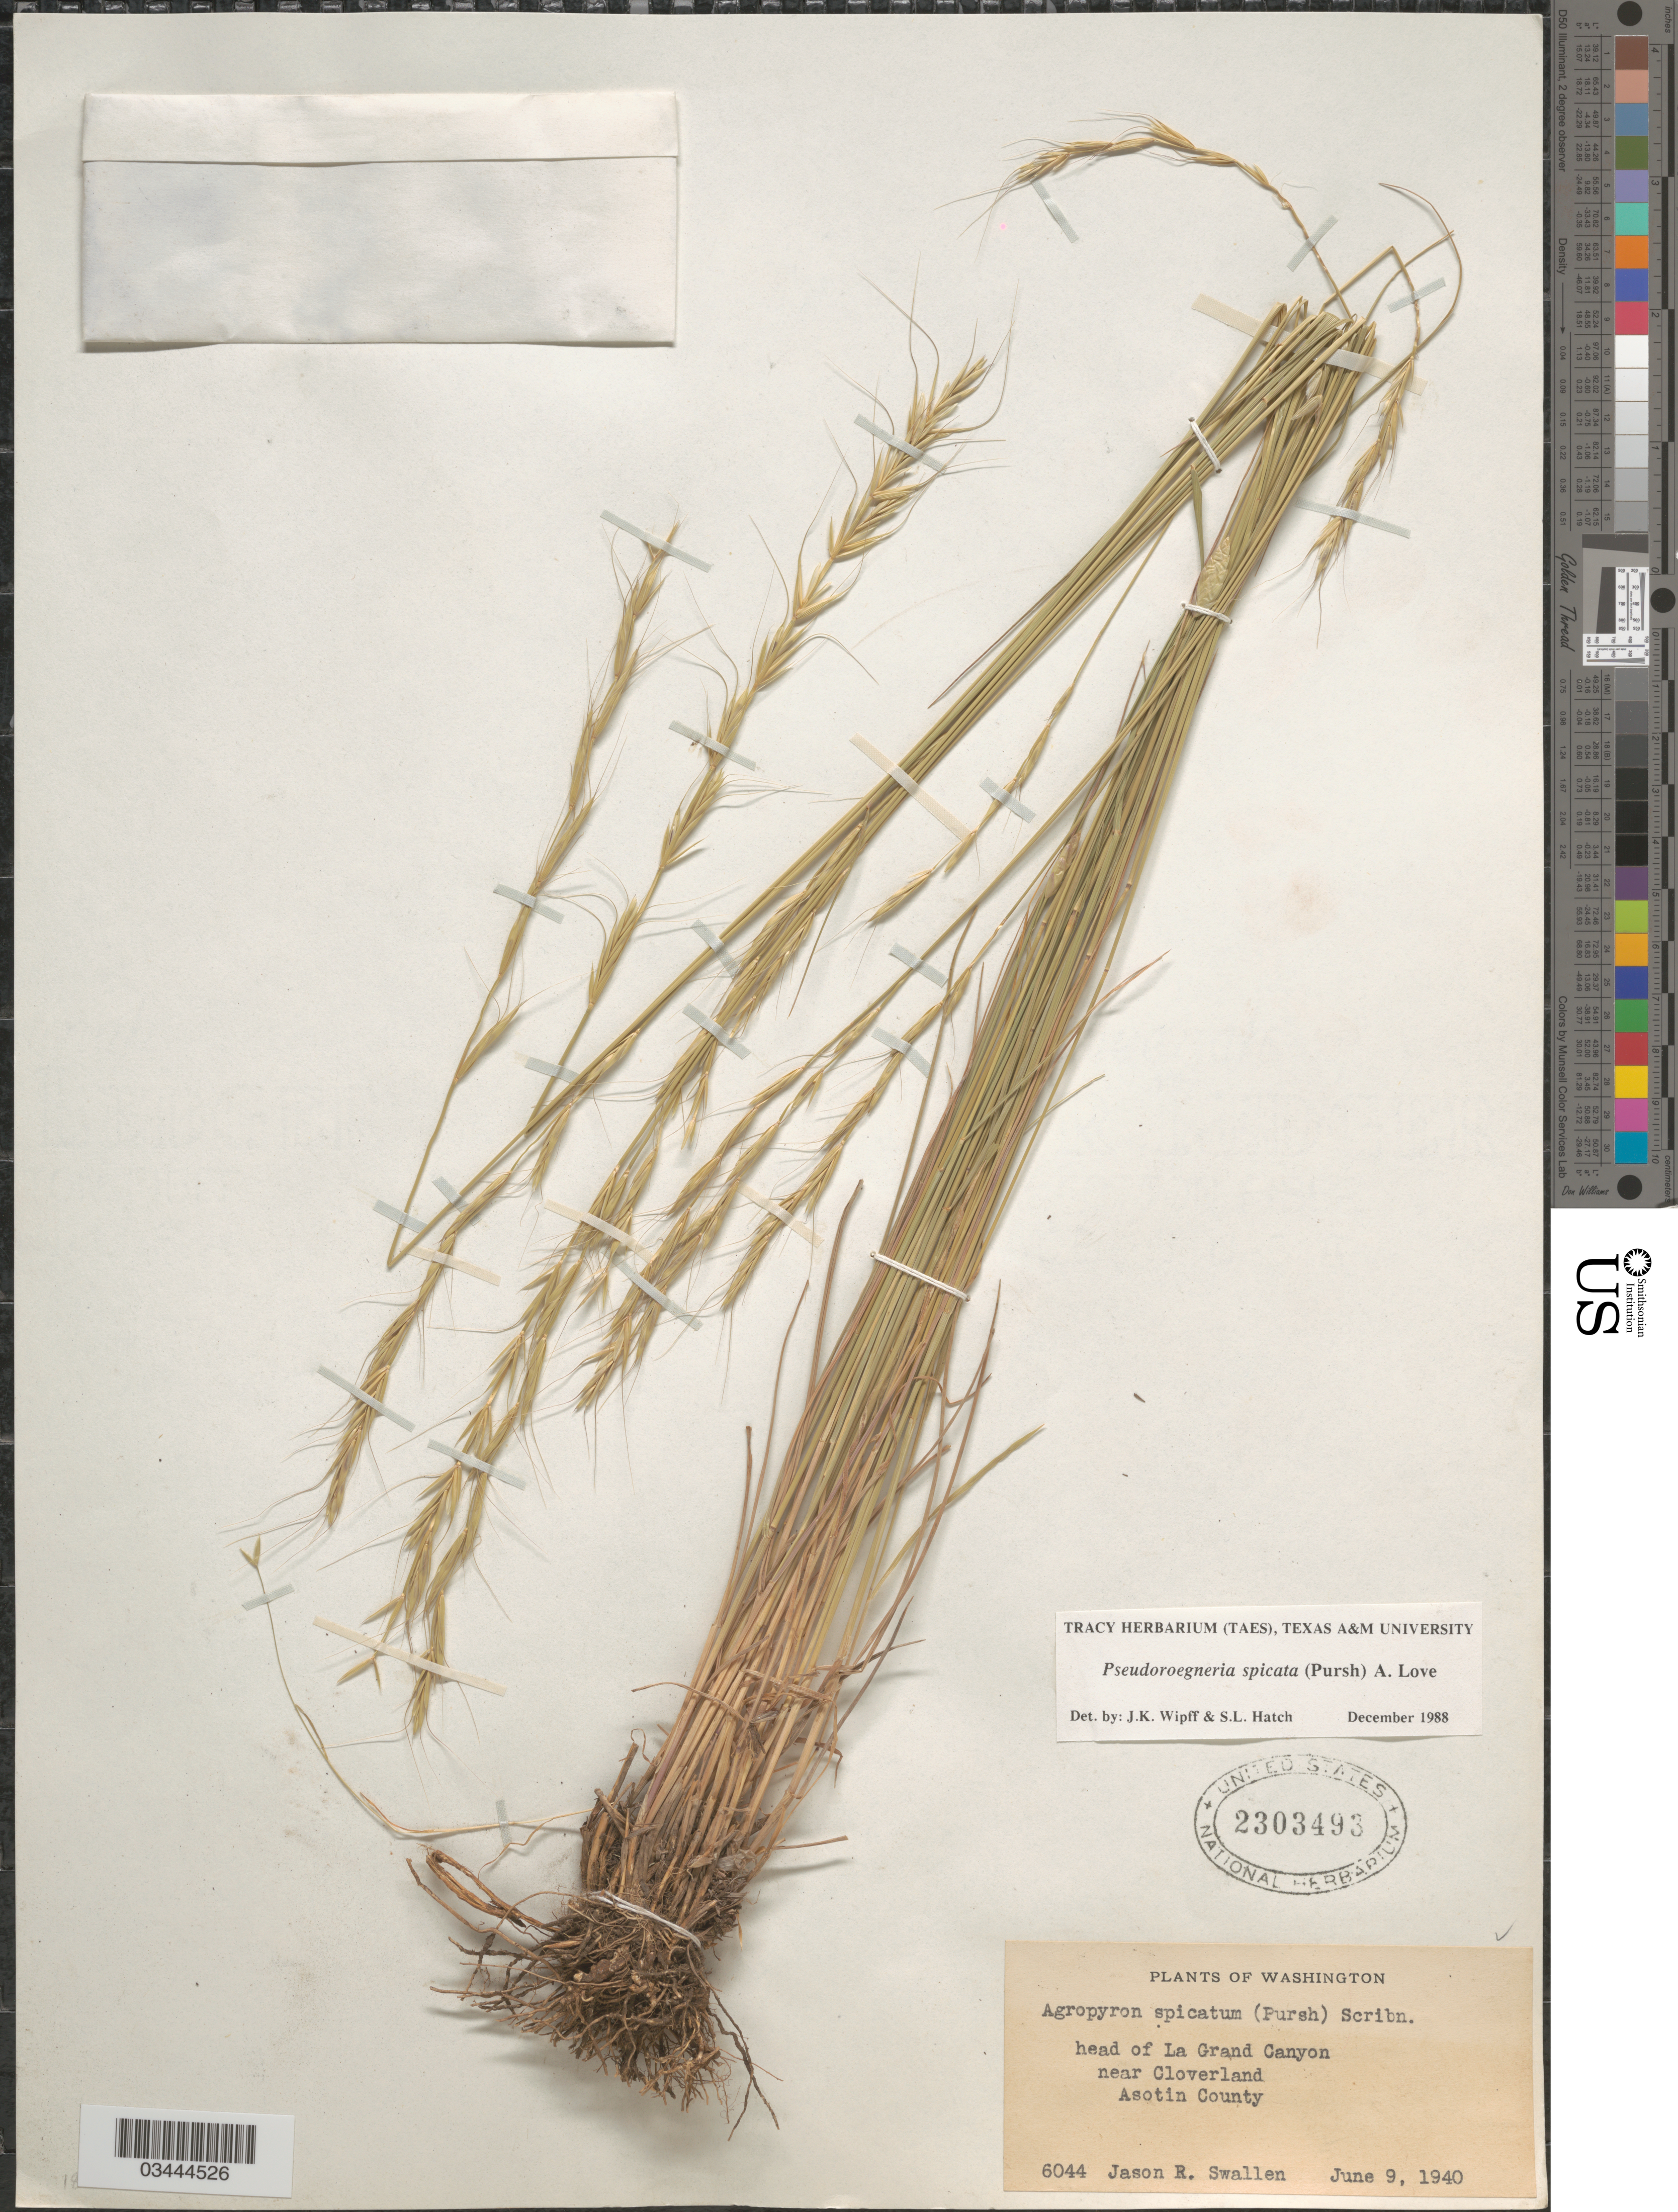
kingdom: Plantae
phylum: Tracheophyta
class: Liliopsida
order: Poales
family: Poaceae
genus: Pseudoroegneria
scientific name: Pseudoroegneria spicata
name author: (Pursh) Á. Löve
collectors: J. R. Swallen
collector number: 6044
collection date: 1940-06-09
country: United States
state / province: Washington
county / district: Asotin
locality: Head of La Grand Canyon near Cloverland. Asotin County.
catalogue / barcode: US 2303493